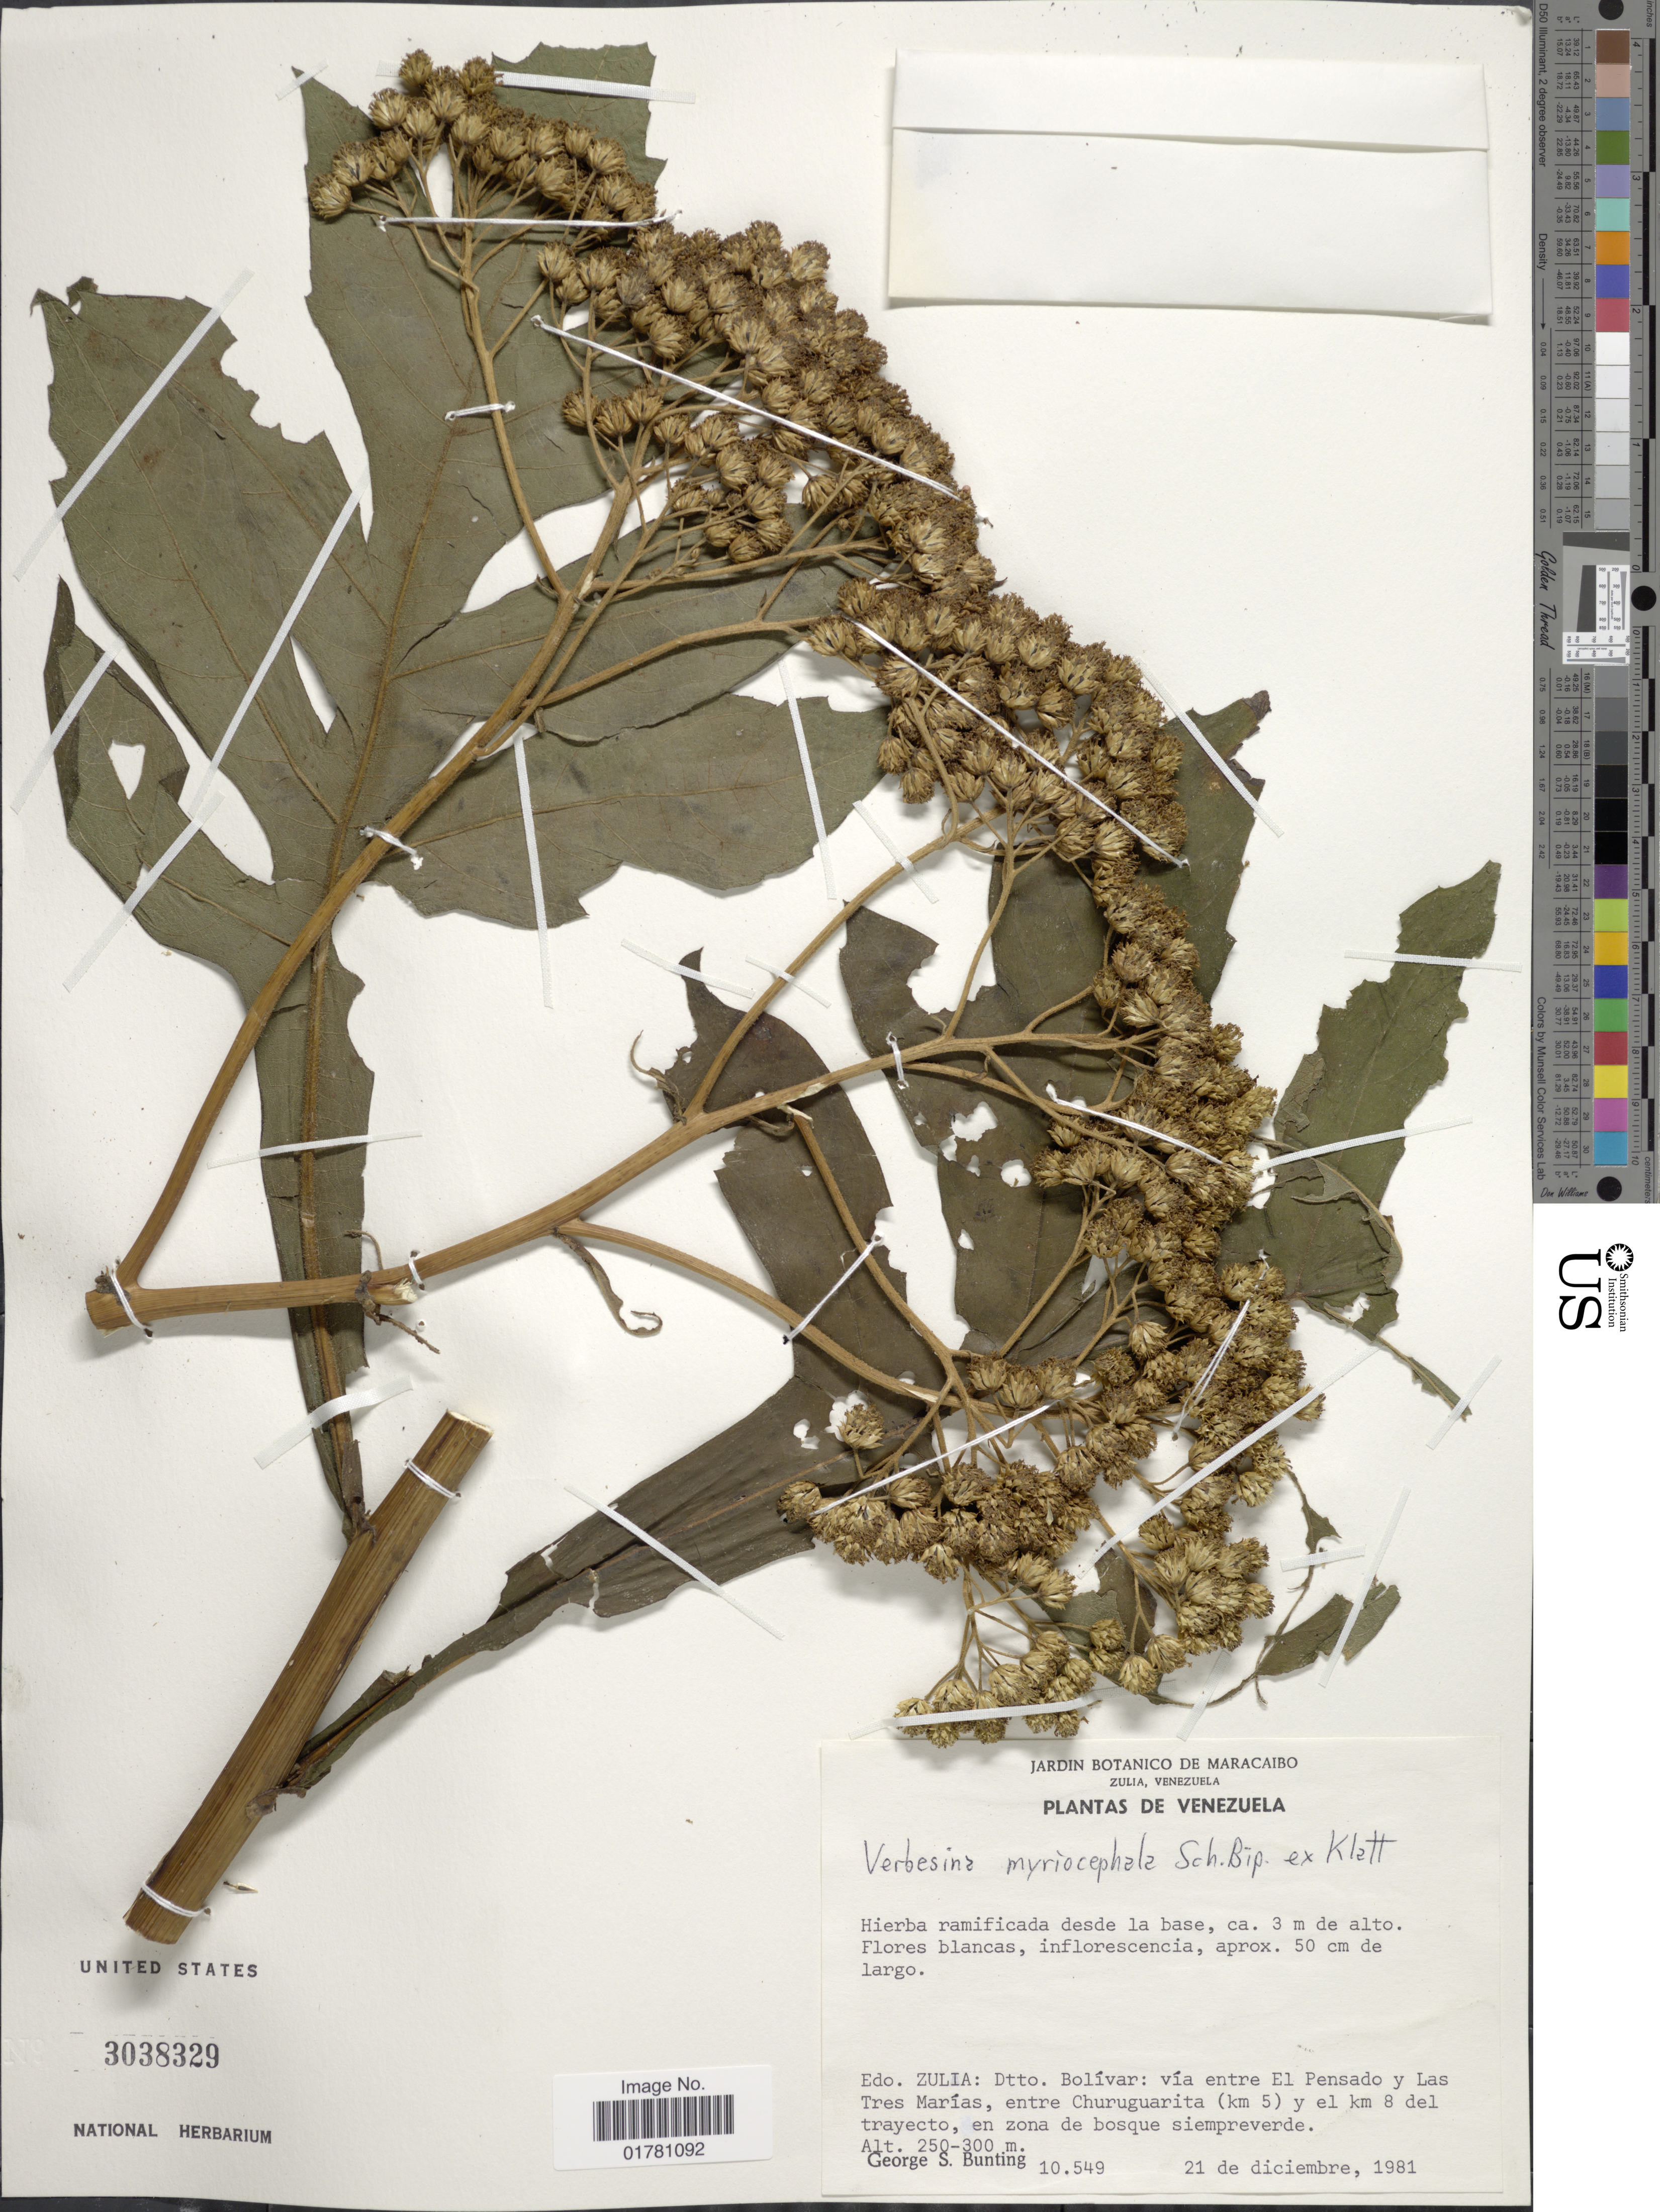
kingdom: Plantae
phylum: Tracheophyta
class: Magnoliopsida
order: Asterales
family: Asteraceae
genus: Verbesina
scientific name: Verbesina myriocephala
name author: Sch. Bip. ex Klatt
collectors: G. S. Bunting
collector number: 10549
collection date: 1981-12-21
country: Venezuela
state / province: Zulia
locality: Dttp Bolívar: vía entre El Pensado y Las Tres Marias, entre Churuguarita (km 5) y el km 8 del trayecto, en zona de bosque siempreverde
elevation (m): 250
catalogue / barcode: US 3038329